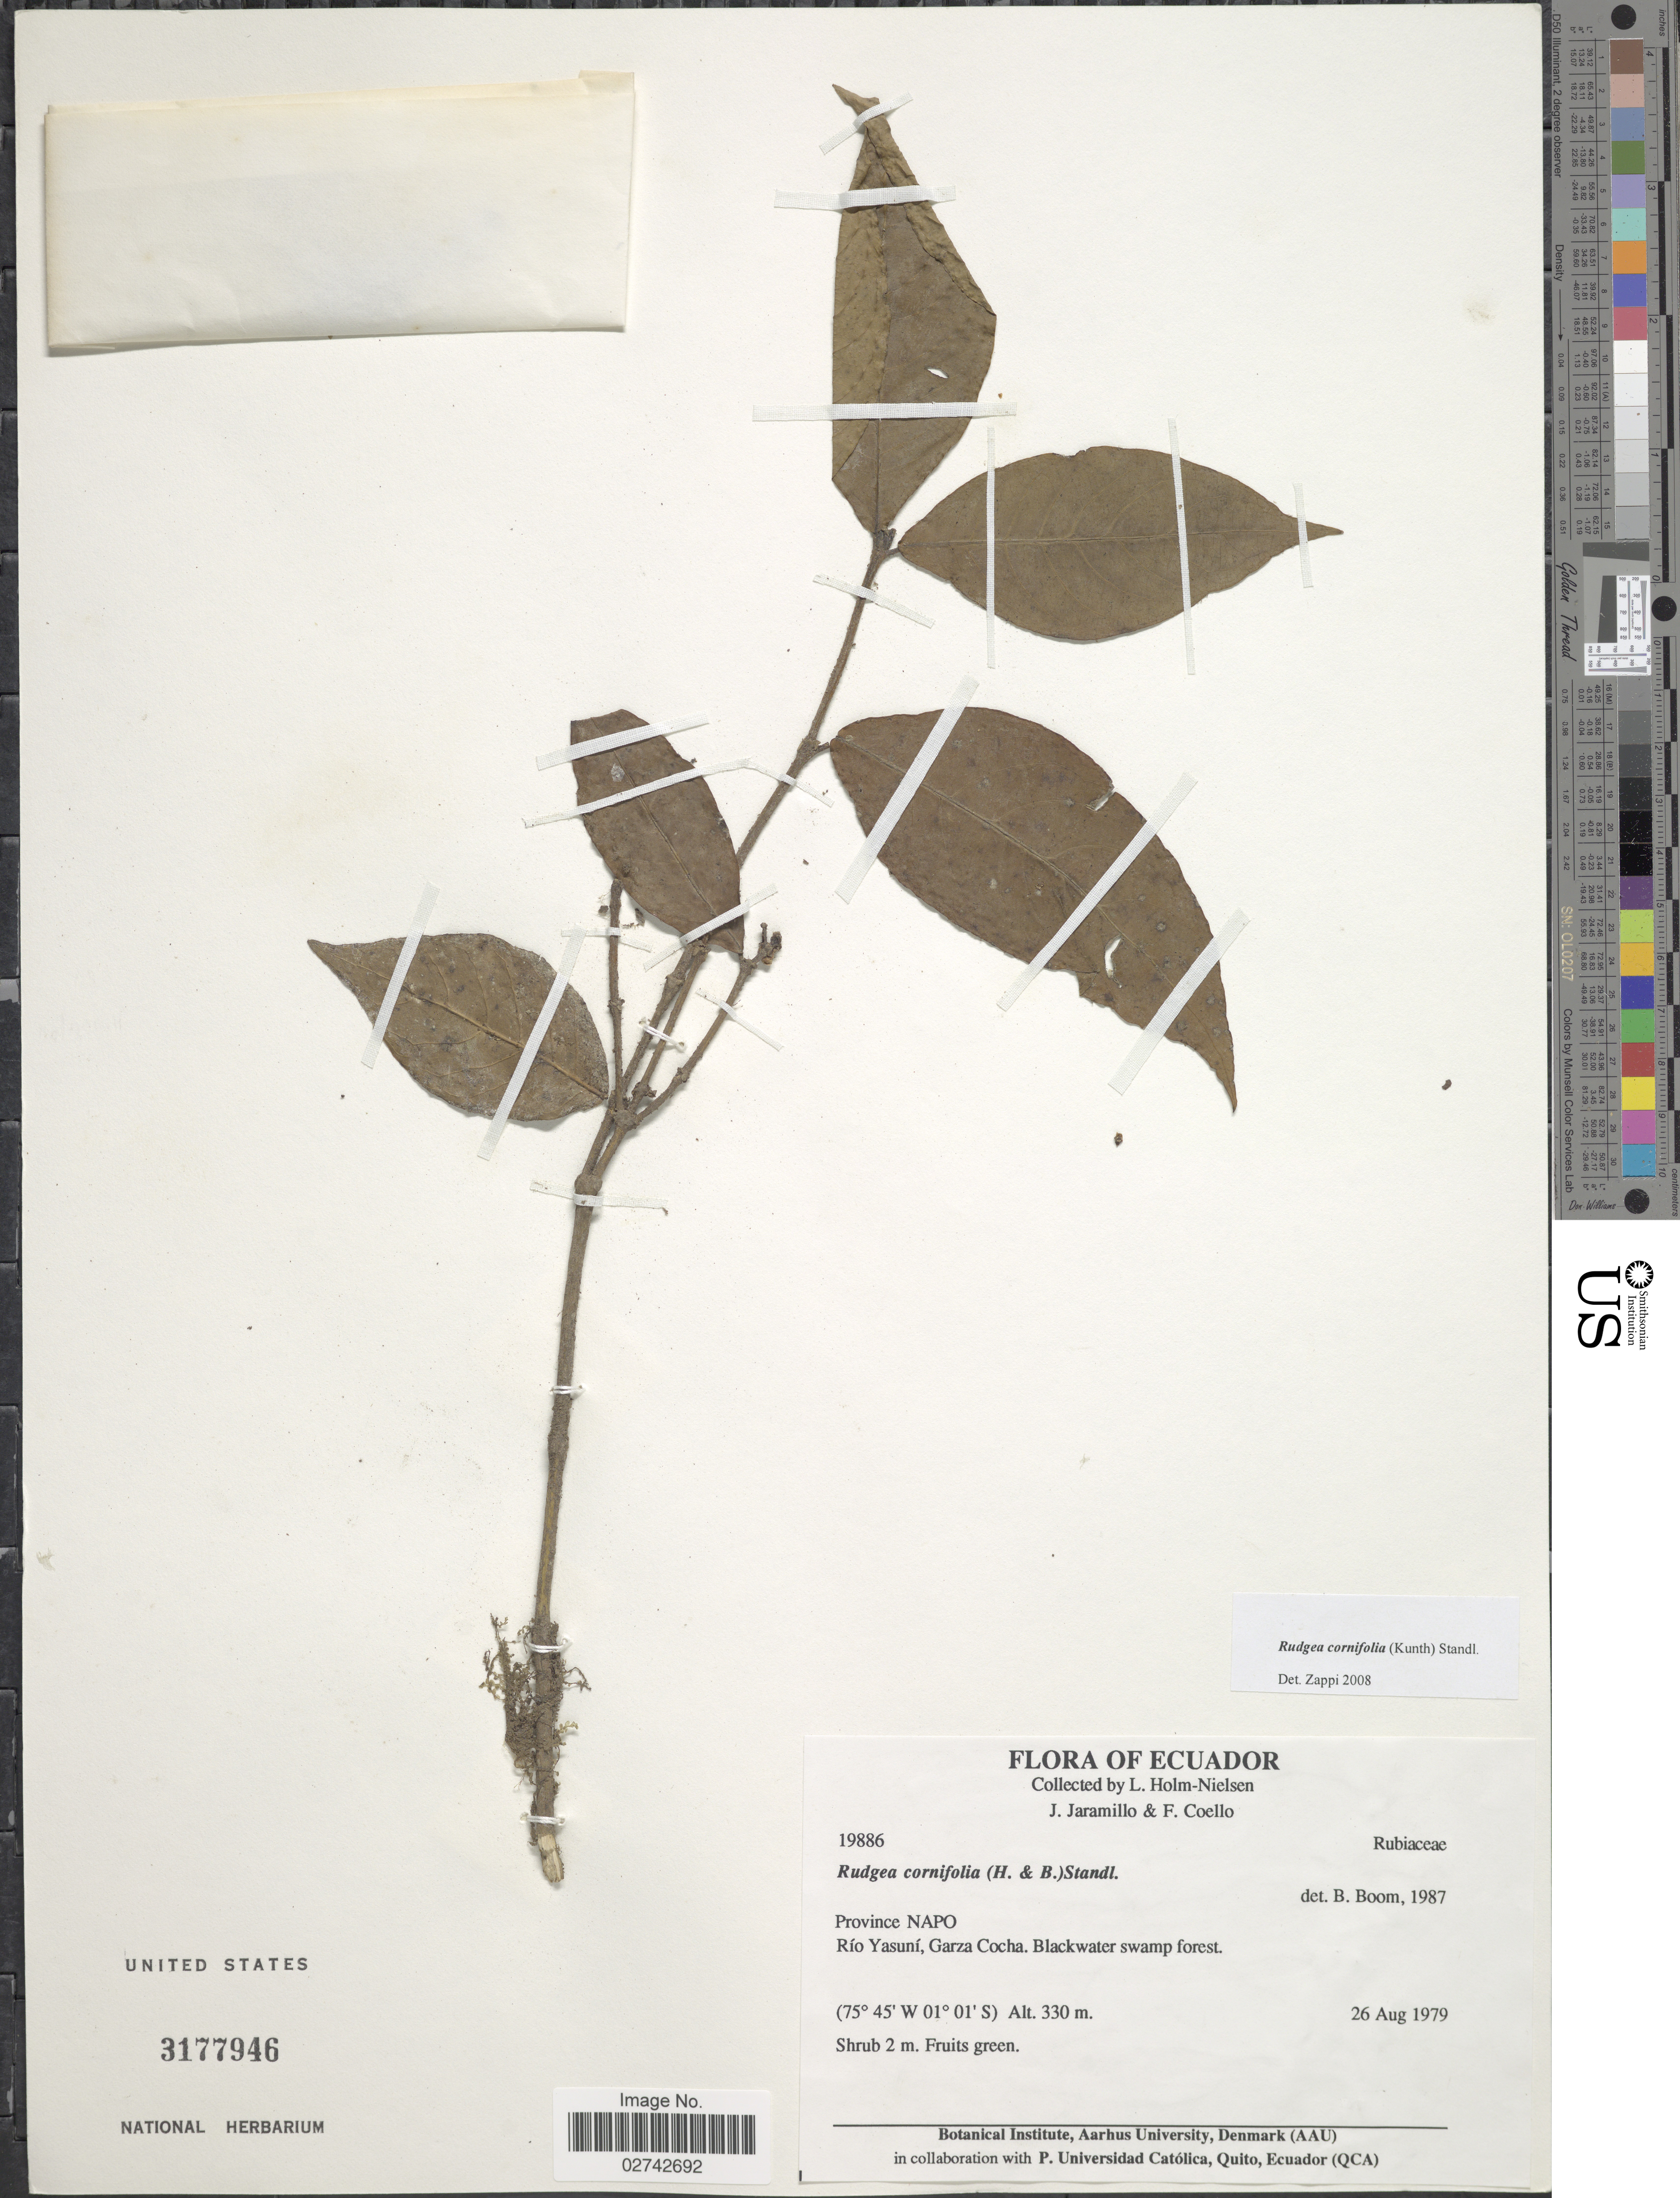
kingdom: Plantae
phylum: Tracheophyta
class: Magnoliopsida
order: Gentianales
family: Rubiaceae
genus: Rudgea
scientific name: Rudgea cornifolia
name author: (Kunth) Standl.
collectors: L. Holm-Nielsen, J. Jaramillo & F. Coello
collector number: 19886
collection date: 1979-08-26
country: Ecuador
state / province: Napo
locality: Rio Yasuni, Garza Cocha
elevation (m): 330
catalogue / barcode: US 3177946